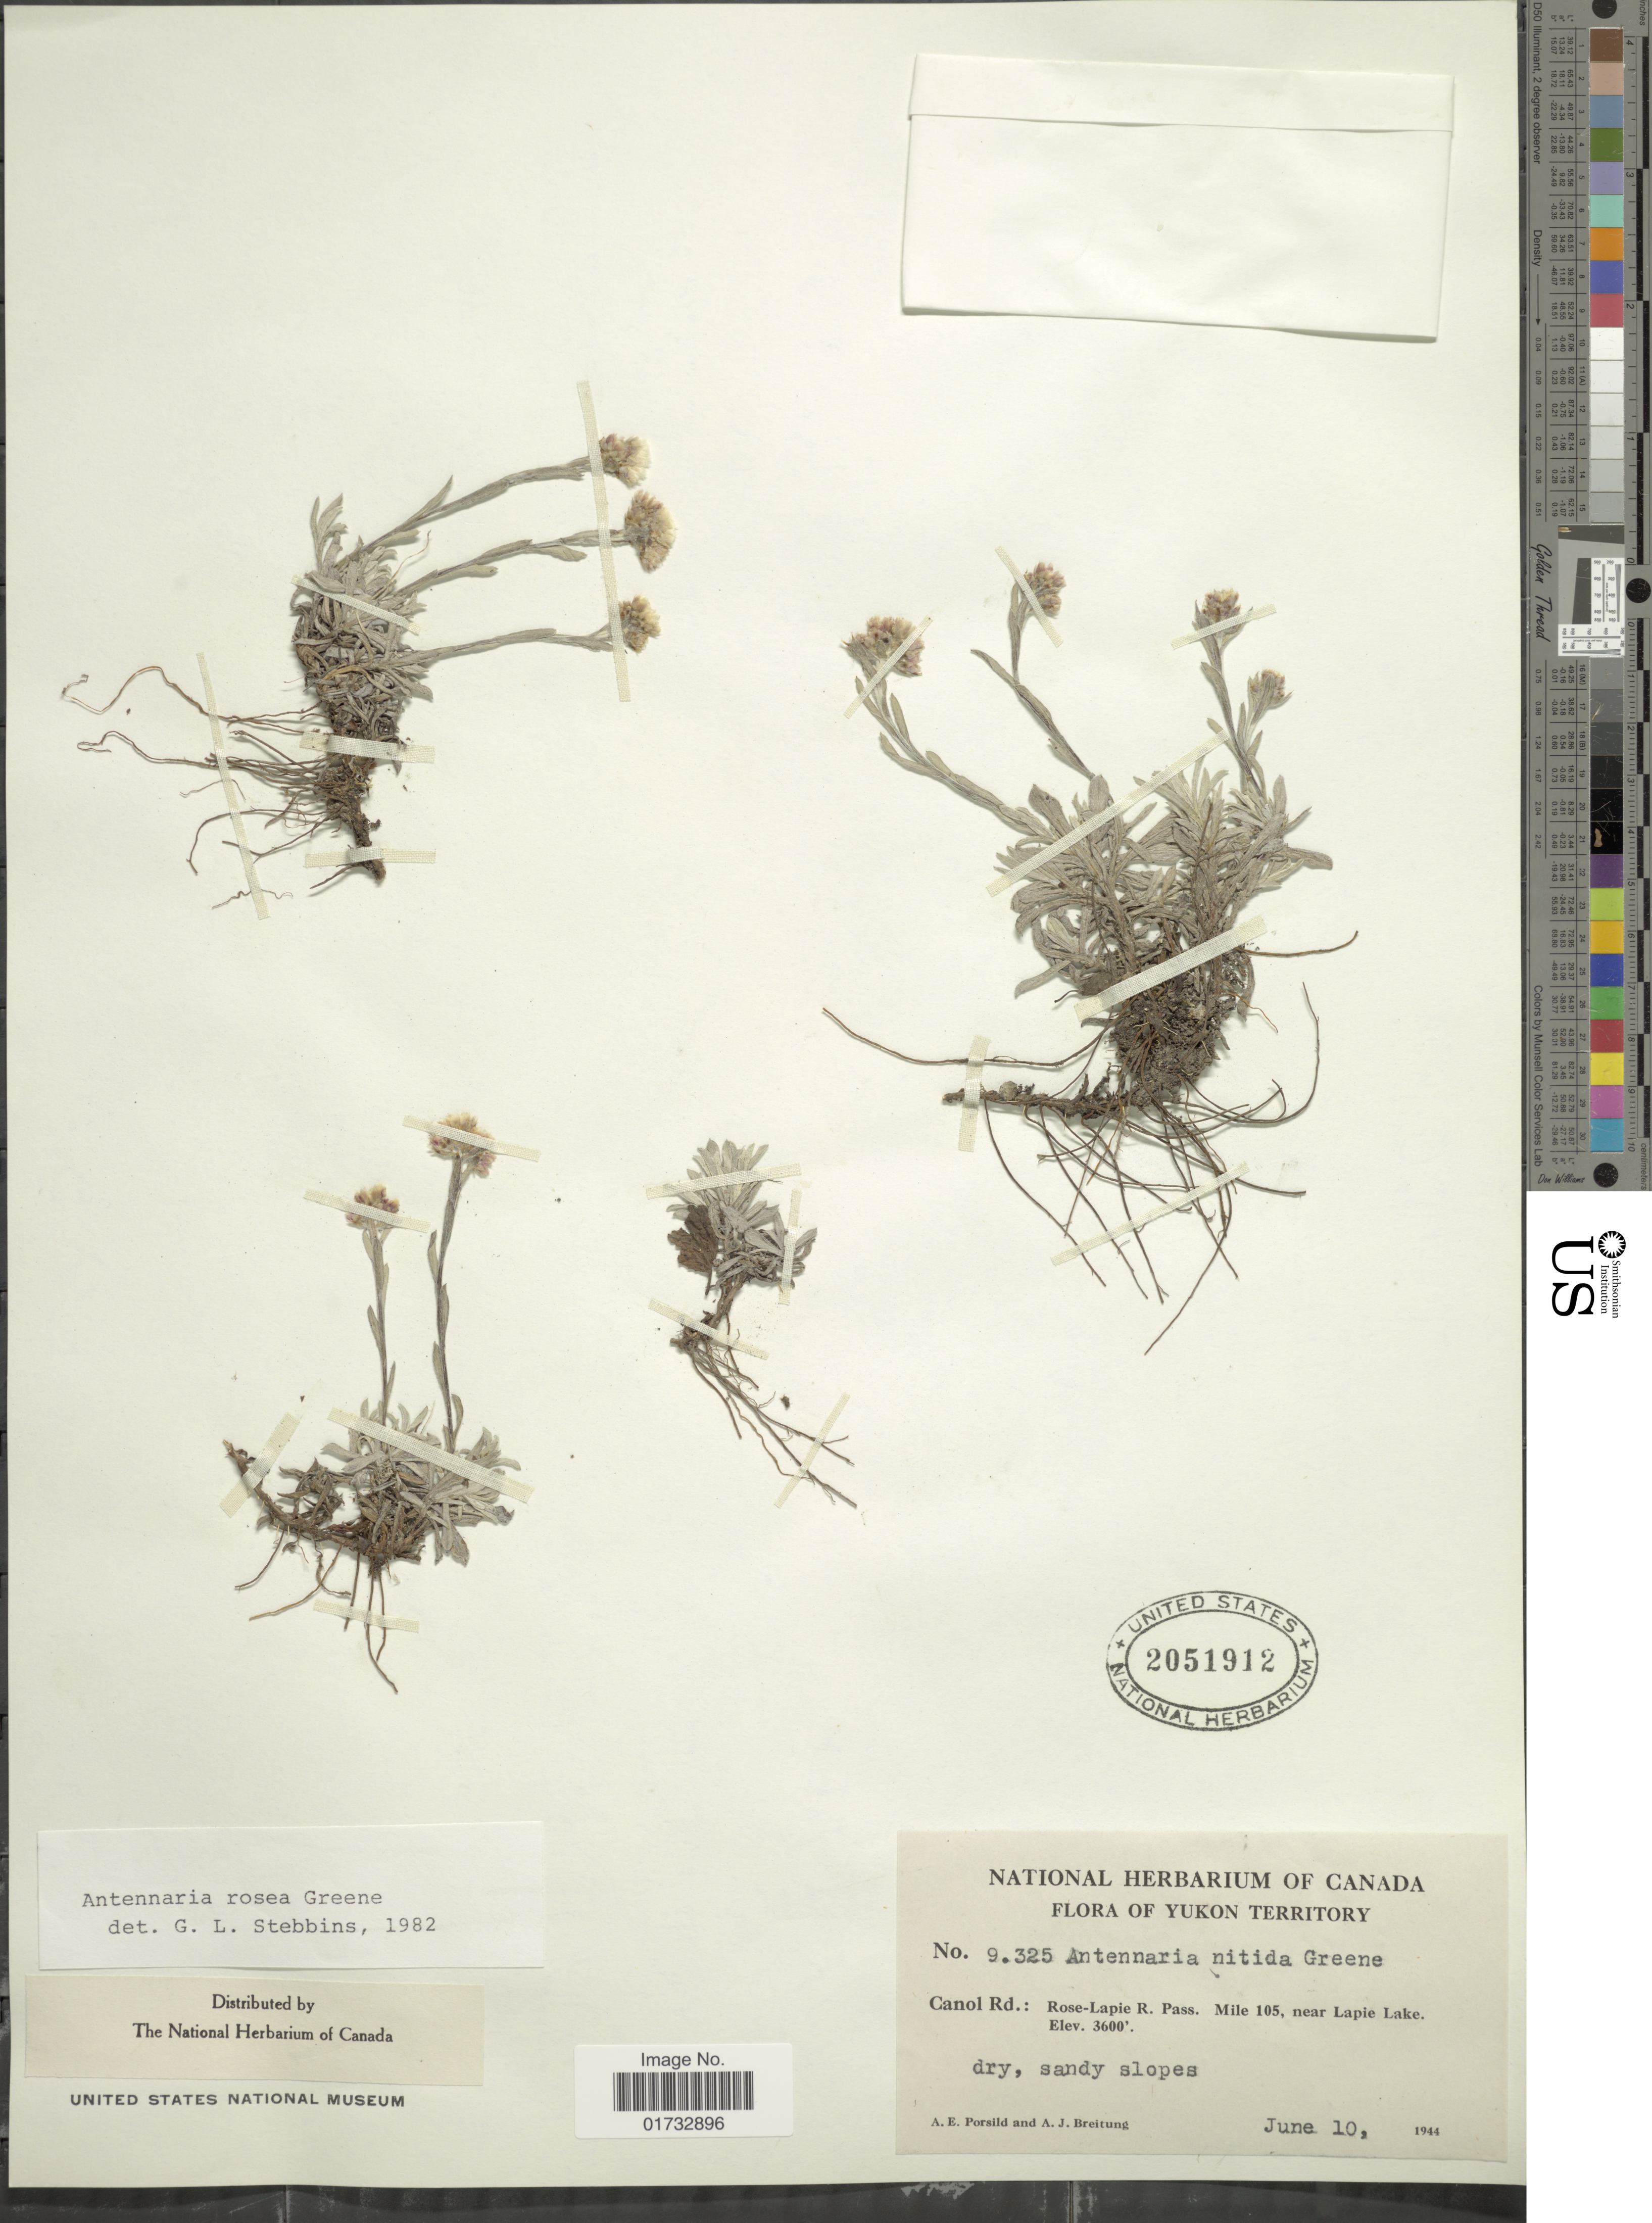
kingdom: Plantae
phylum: Tracheophyta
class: Magnoliopsida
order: Asterales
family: Asteraceae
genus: Antennaria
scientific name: Antennaria rosea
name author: Greene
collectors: A. E. Porsild & A. Breitung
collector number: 9325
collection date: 1944-06-10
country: Canada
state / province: Yukon Territory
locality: Canol Rd.: Rosie-Lapie R.Pass, mile 105, near Lapie Lake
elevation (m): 1097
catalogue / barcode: US 2051912